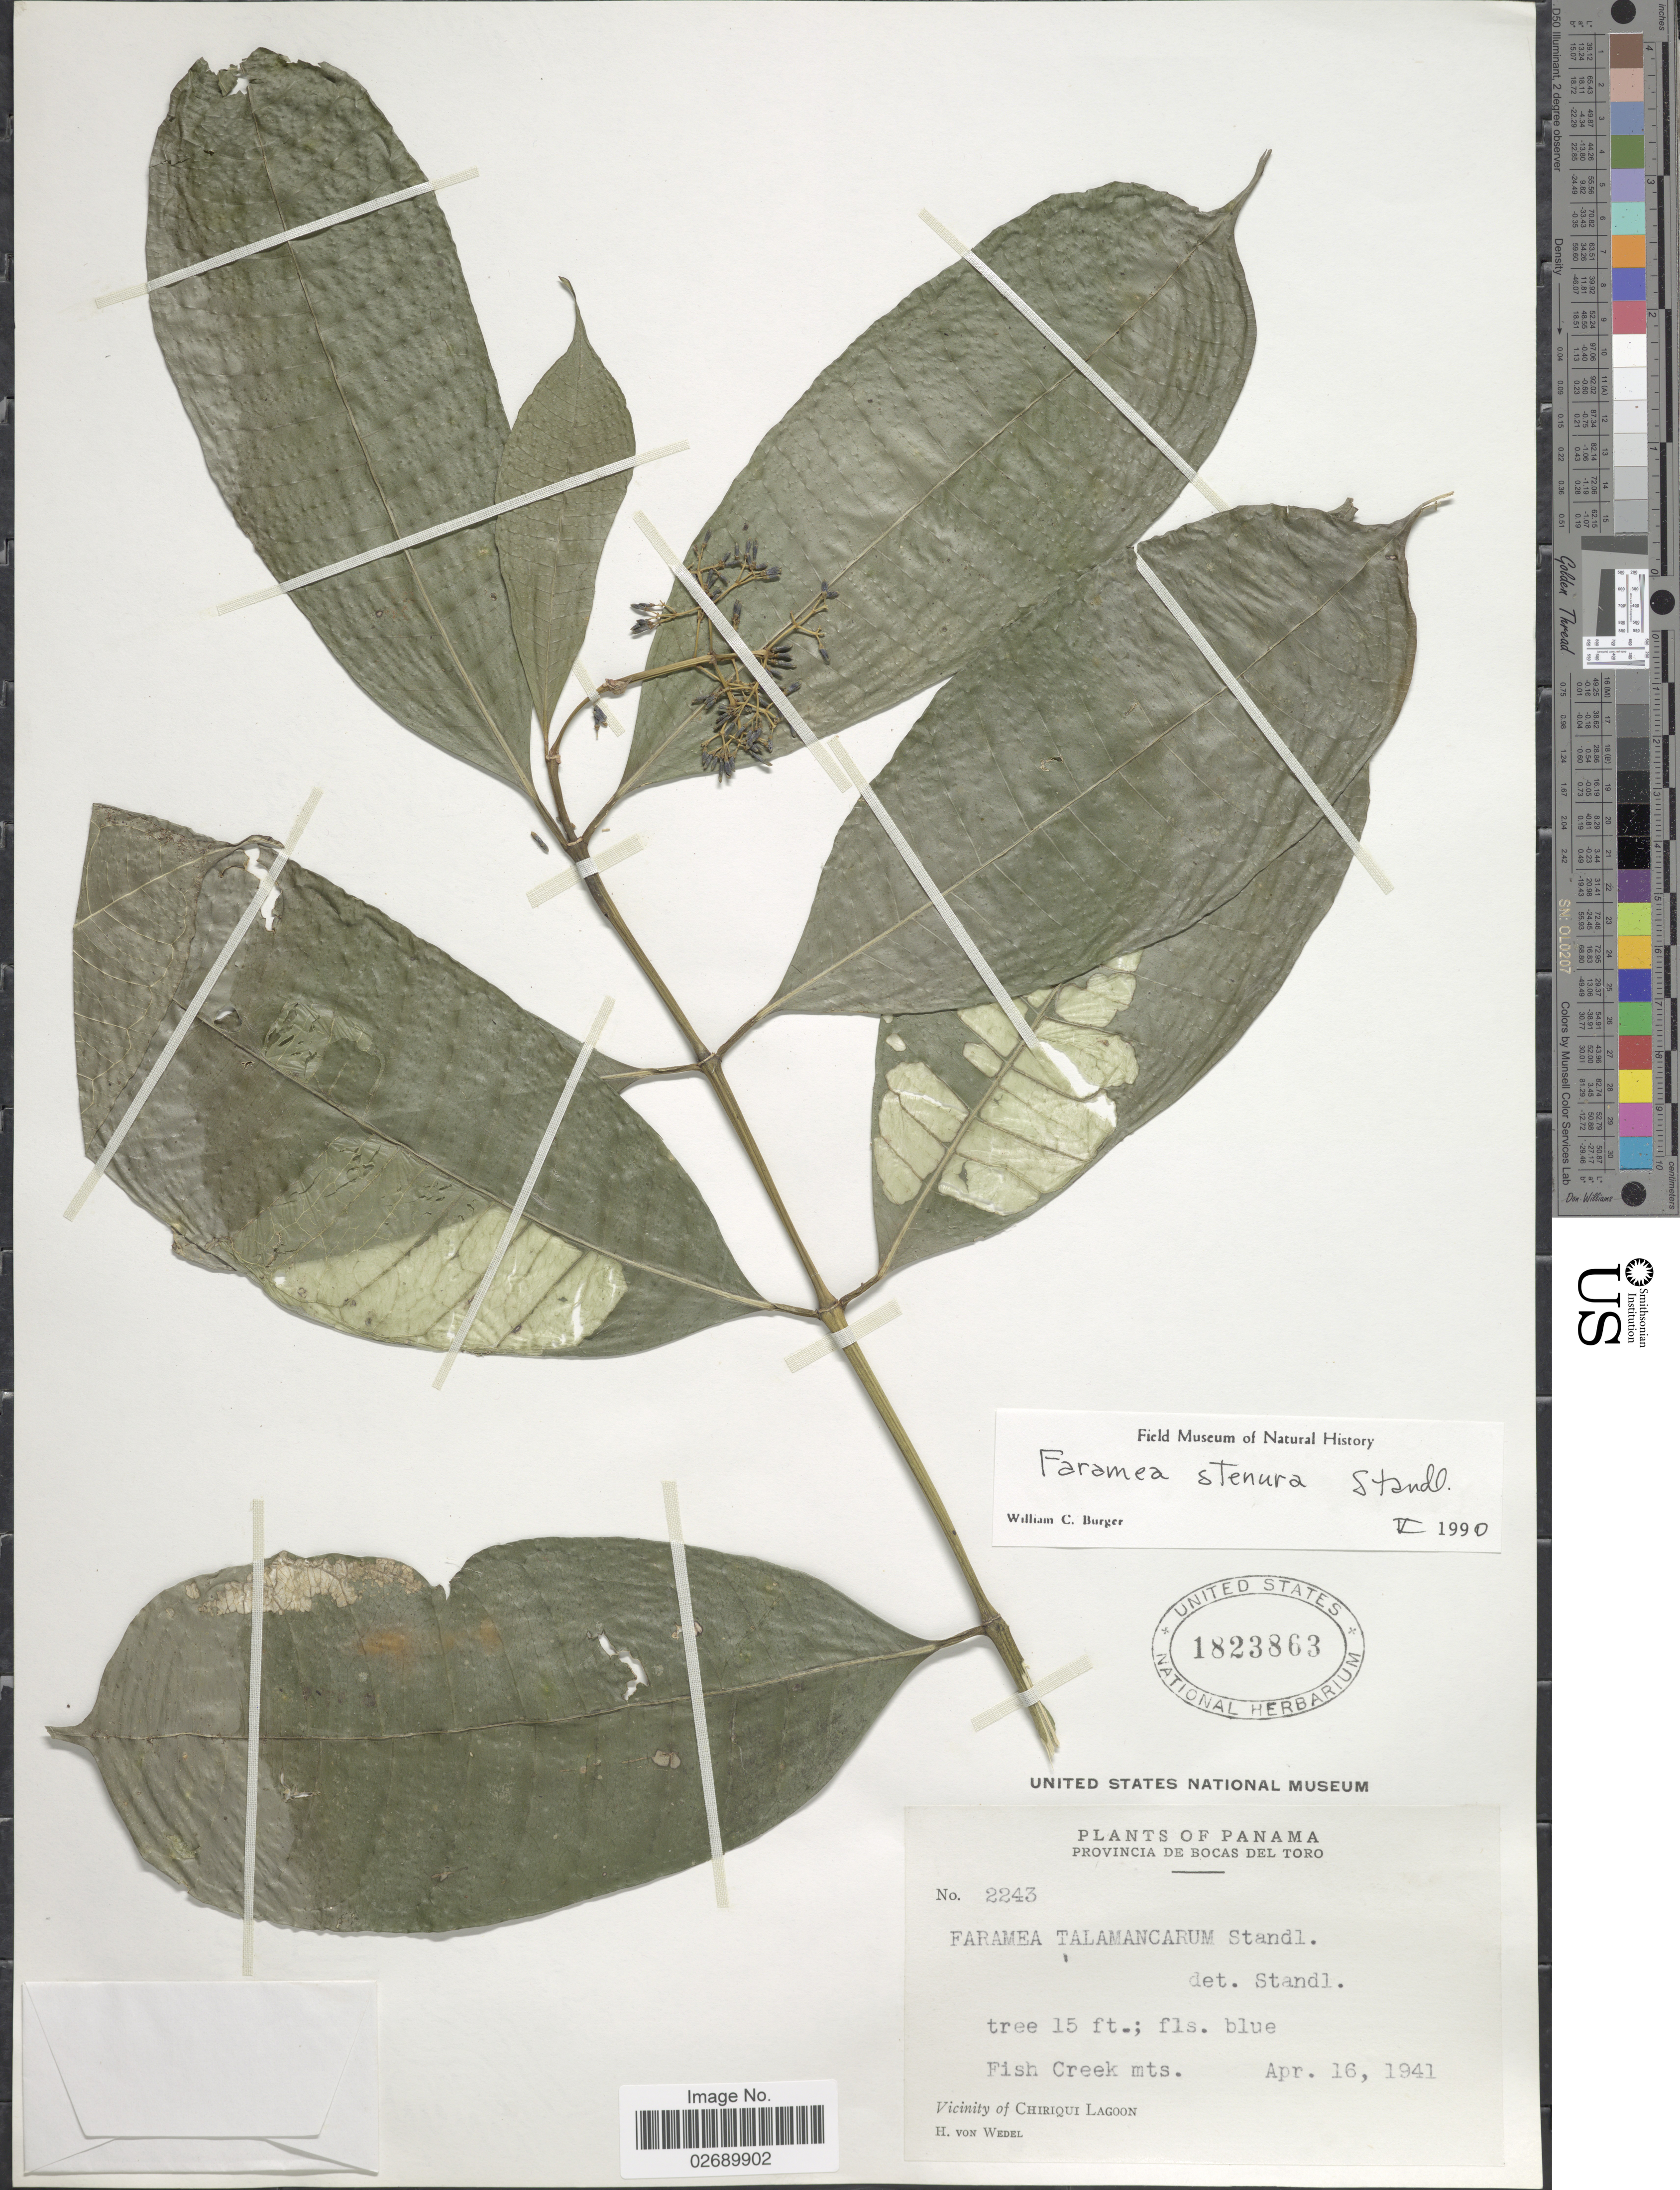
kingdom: Plantae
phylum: Tracheophyta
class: Magnoliopsida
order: Gentianales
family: Rubiaceae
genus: Faramea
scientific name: Faramea stenura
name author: Standl.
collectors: H. von Wedel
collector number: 2243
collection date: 1941-04-16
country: Panama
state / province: Bocas del Toro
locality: Fish Creek mts. Vicinity of Chiriqui Lagoon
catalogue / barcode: US 1823863